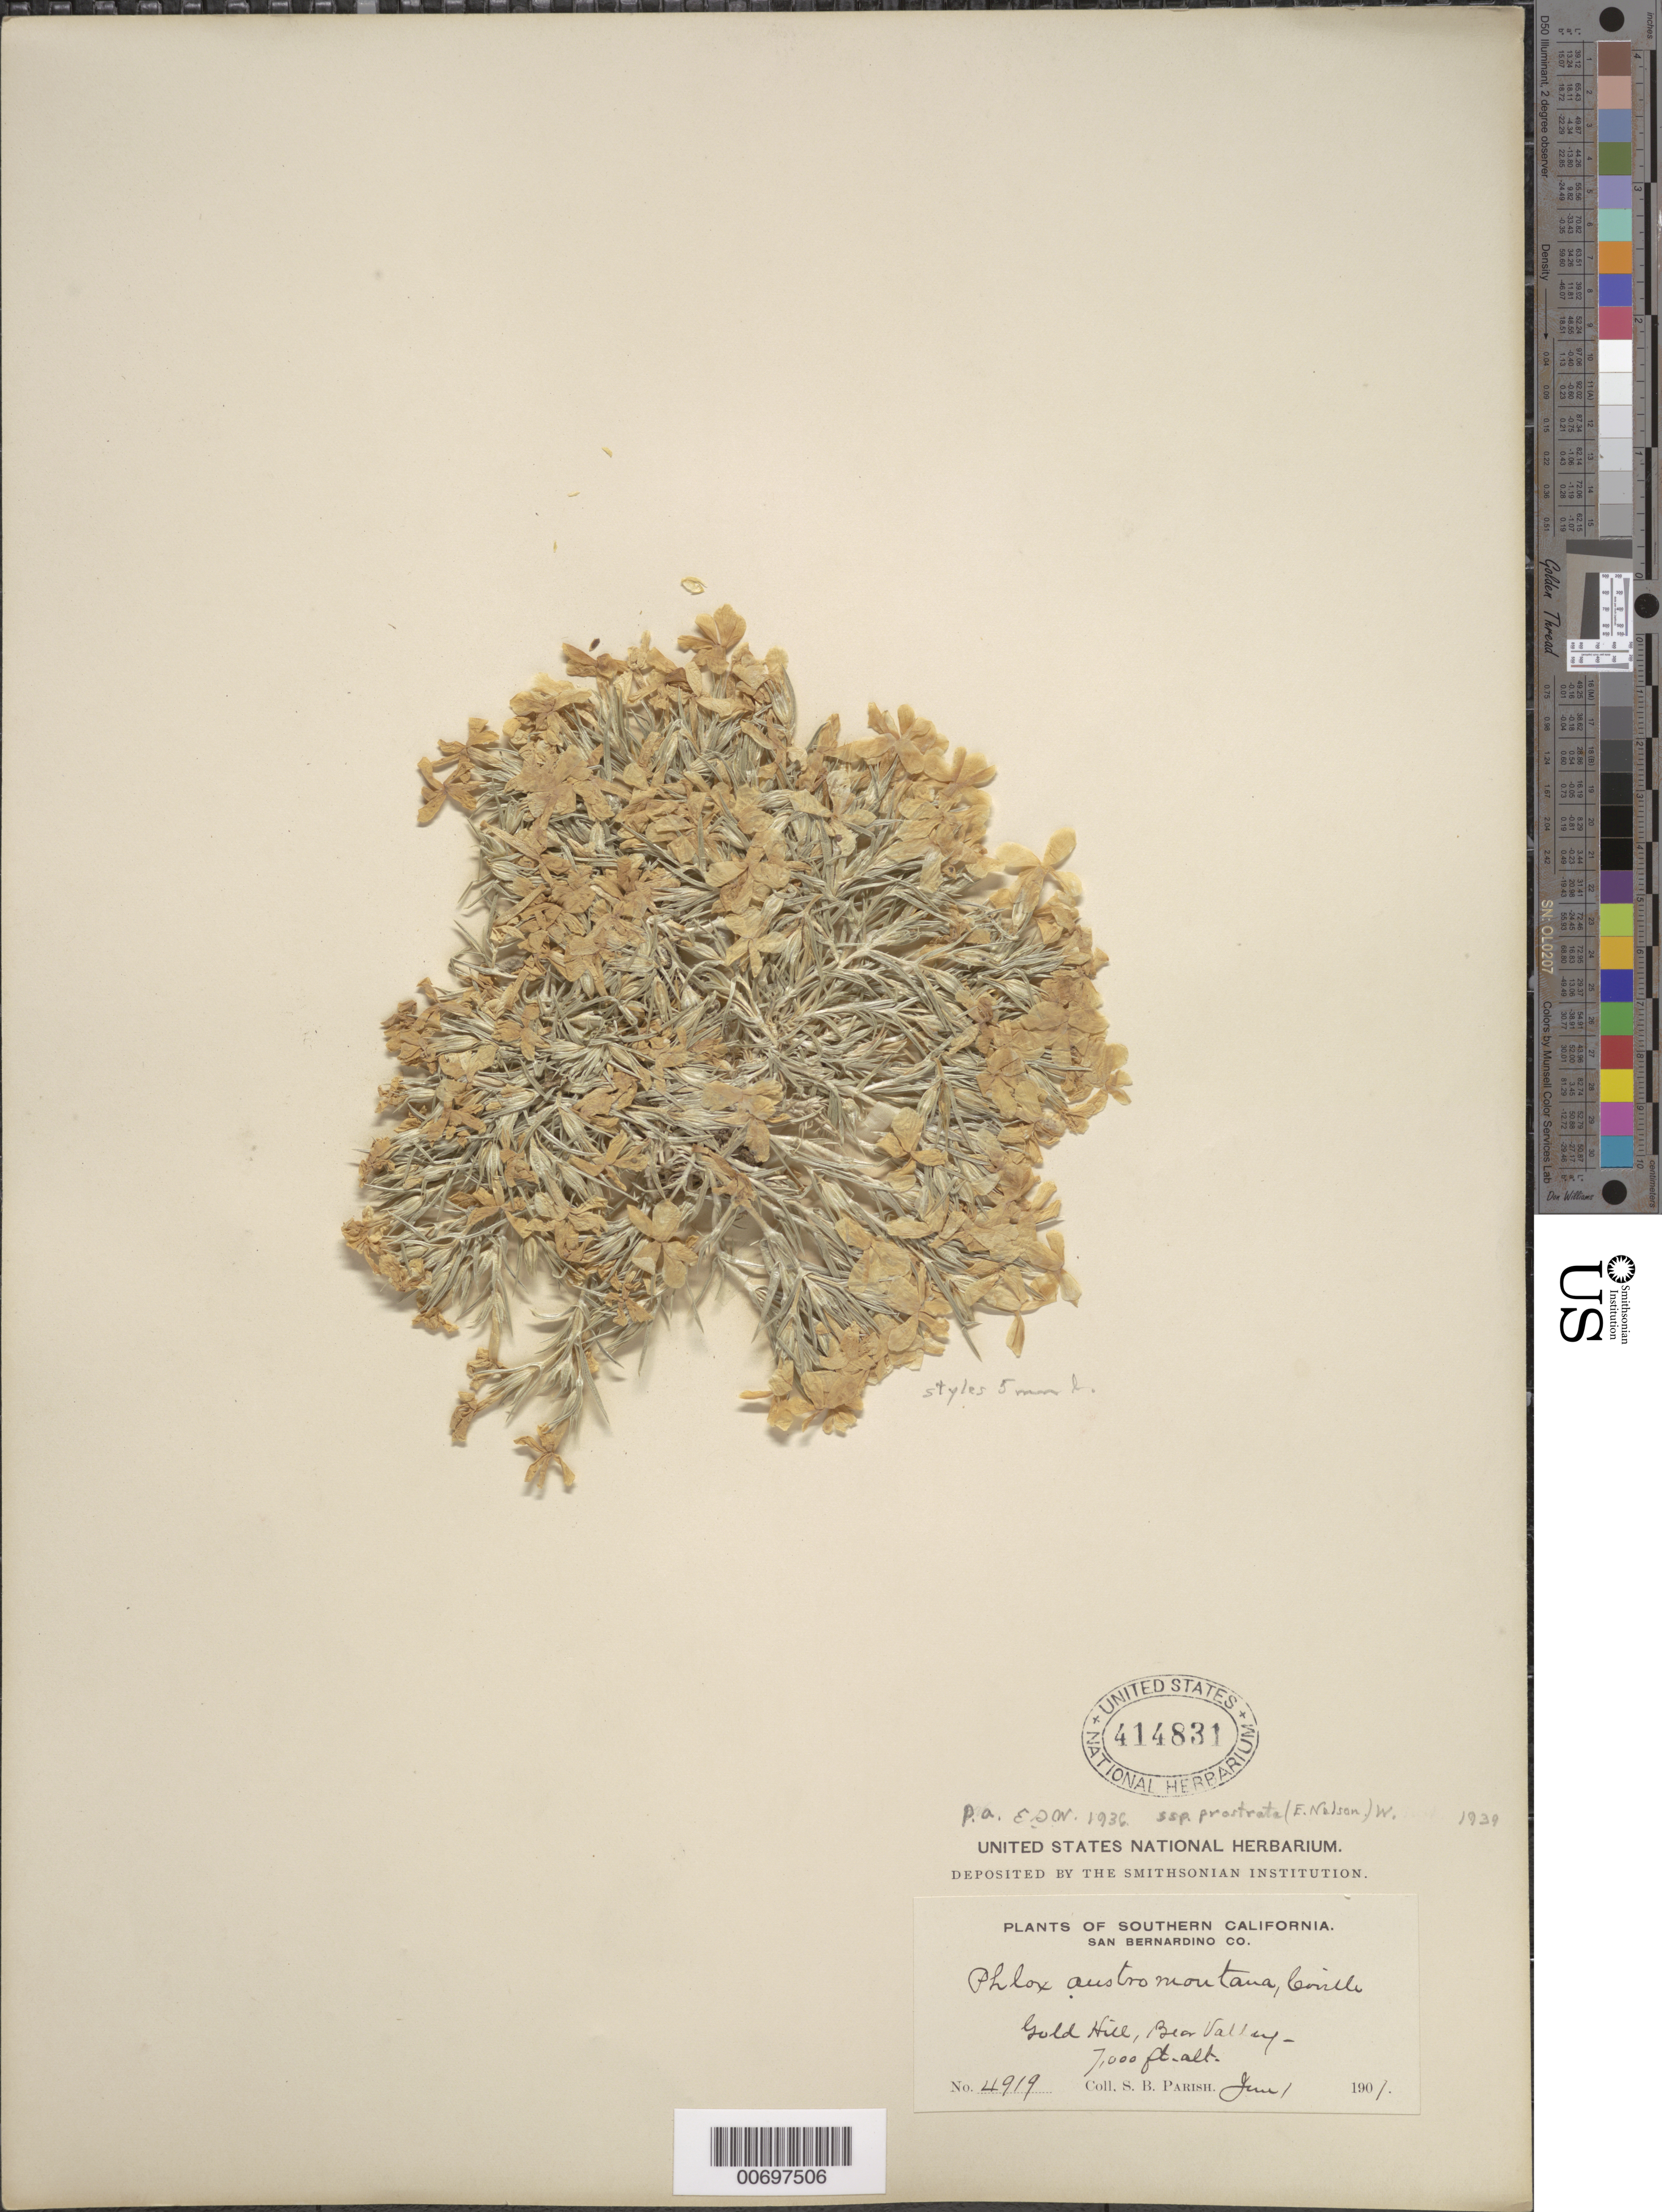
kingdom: Plantae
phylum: Tracheophyta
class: Magnoliopsida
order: Ericales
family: Polemoniaceae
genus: Phlox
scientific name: Phlox austromontana subsp. prostrata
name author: (E.E. Nelson) Wherry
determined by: Wherry, E.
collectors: S. B. Parish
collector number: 4919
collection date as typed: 01 Jun 1901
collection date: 1901-06-01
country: United States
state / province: California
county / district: San Bernardino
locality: Gold Hill, Bear Valley.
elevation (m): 2134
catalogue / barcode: US 414831